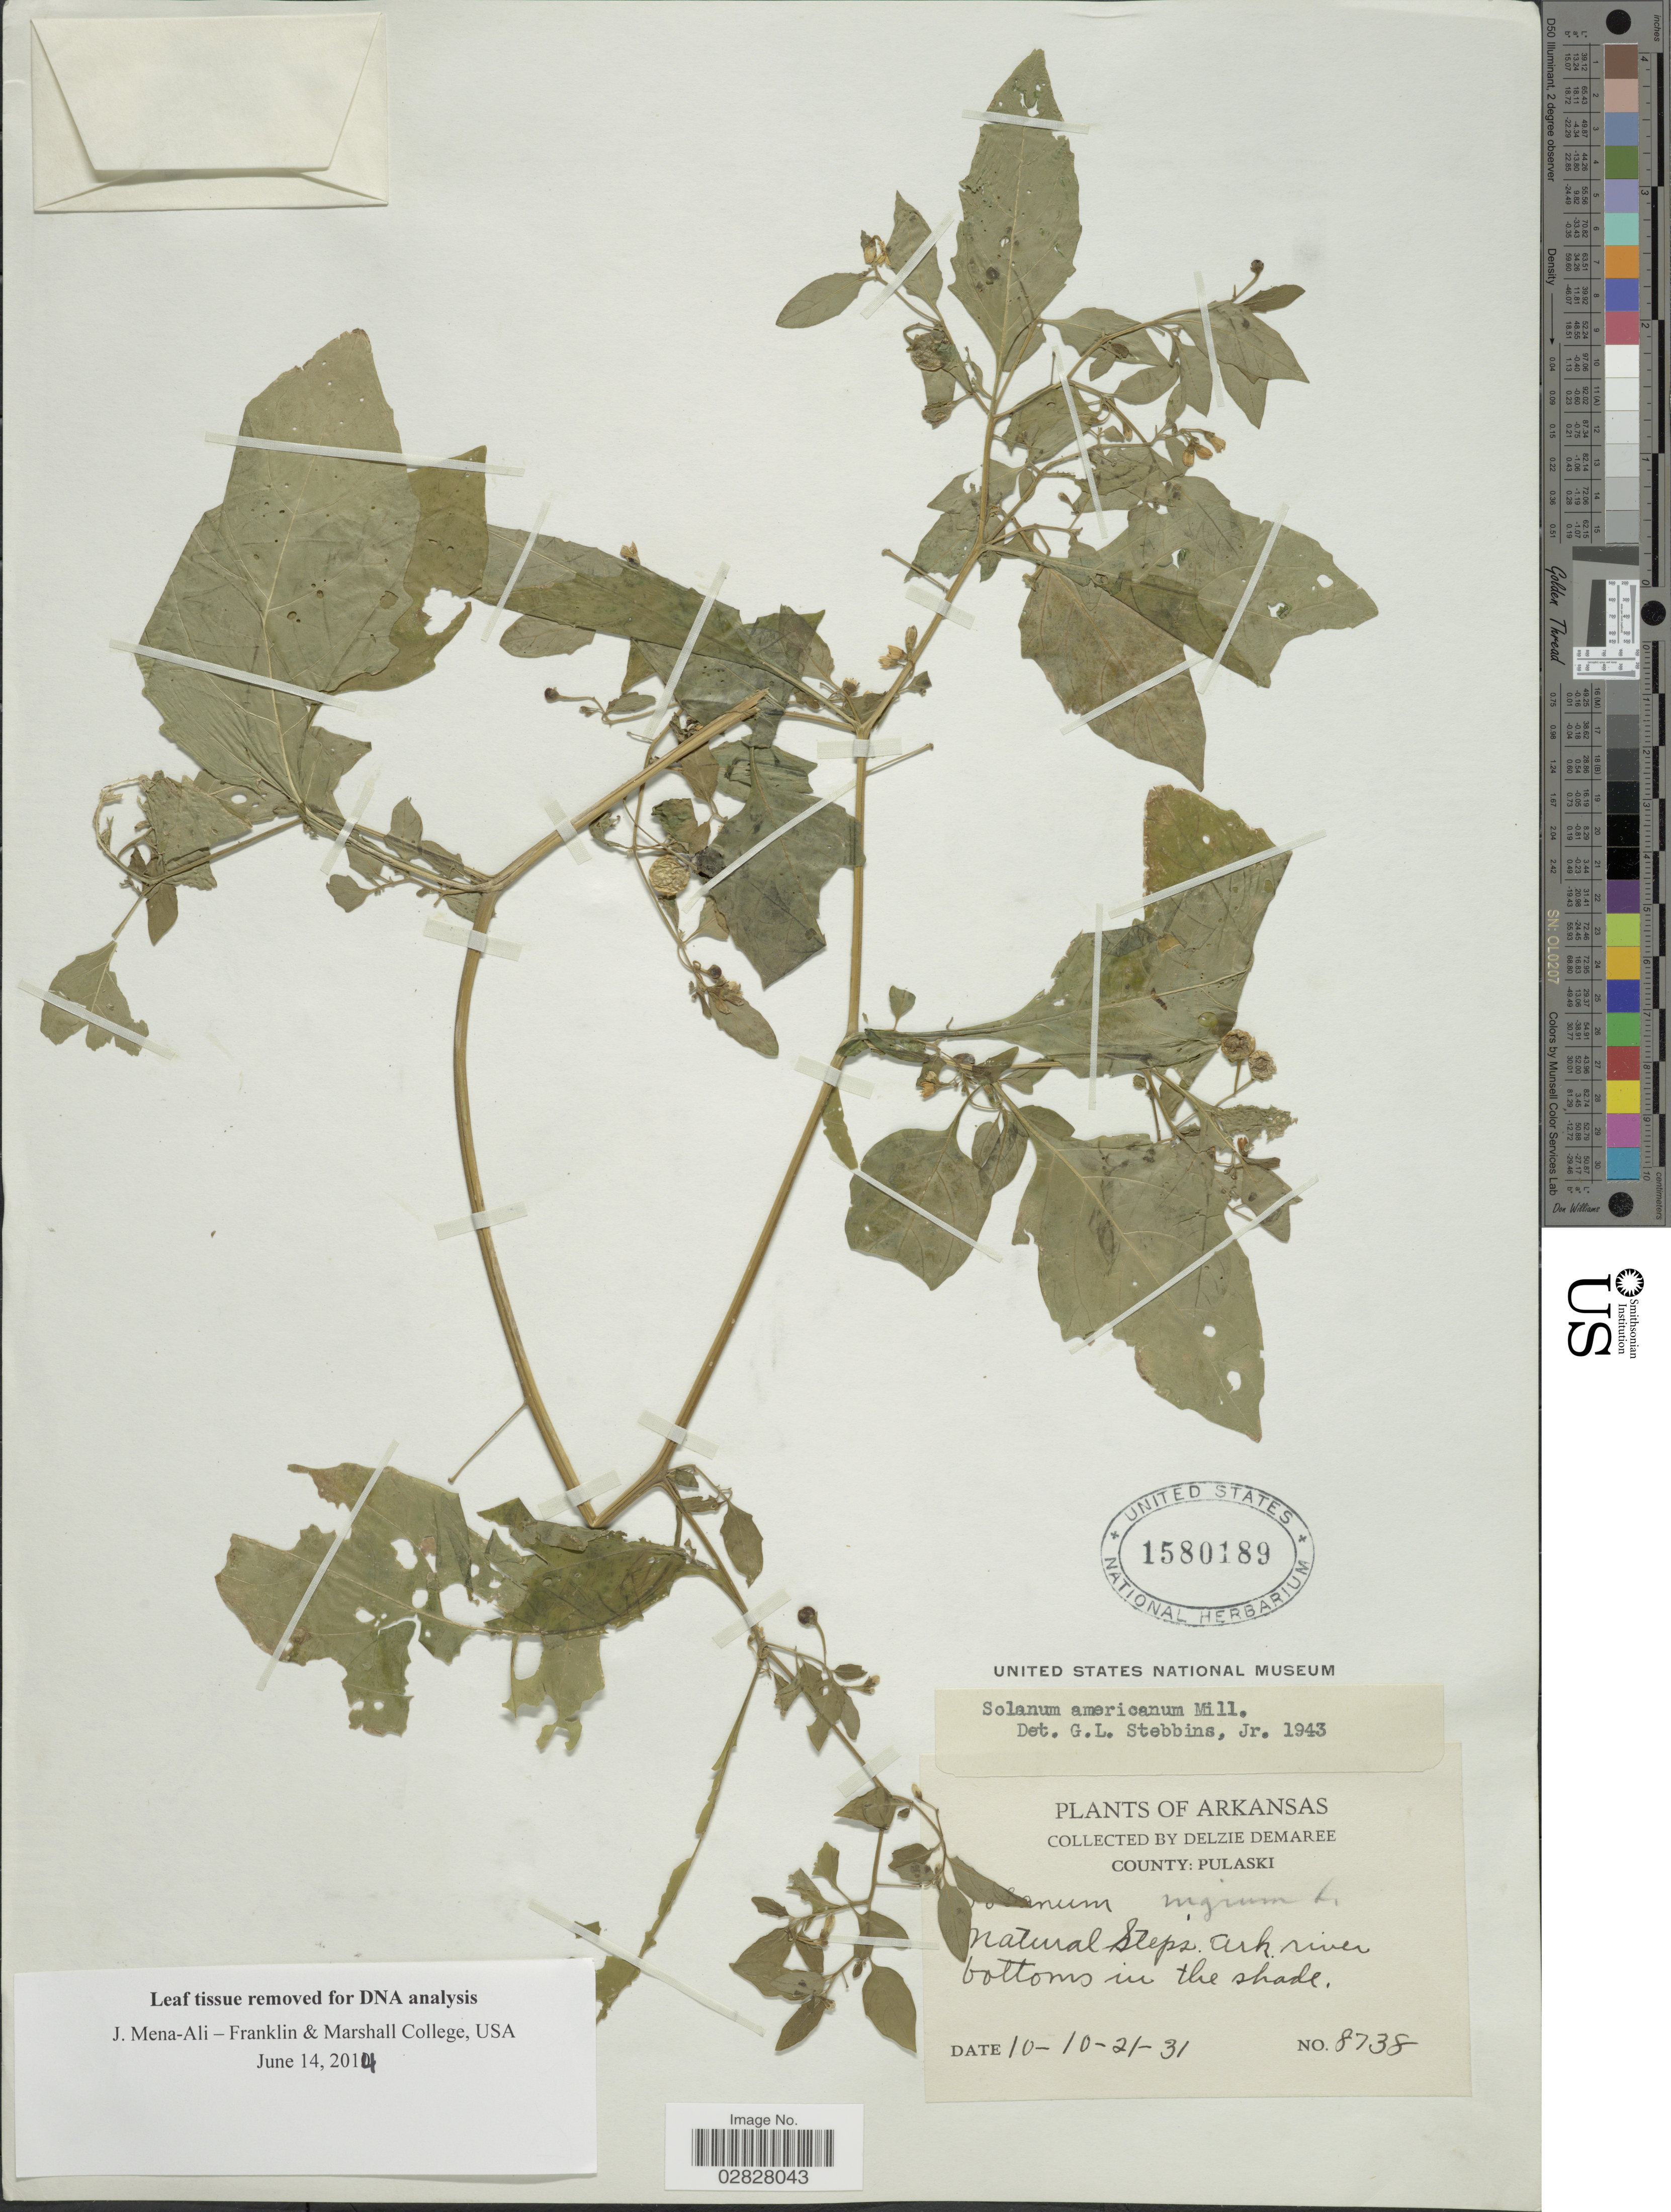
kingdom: Plantae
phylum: Tracheophyta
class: Magnoliopsida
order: Solanales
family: Solanaceae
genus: Solanum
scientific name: Solanum americanum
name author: Mill.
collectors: D. Demaree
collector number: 8738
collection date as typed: Transcribed d/m/y: 21/10/31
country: United States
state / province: Arkansas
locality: County: Pulaski. Ark. river.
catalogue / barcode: US 1580189